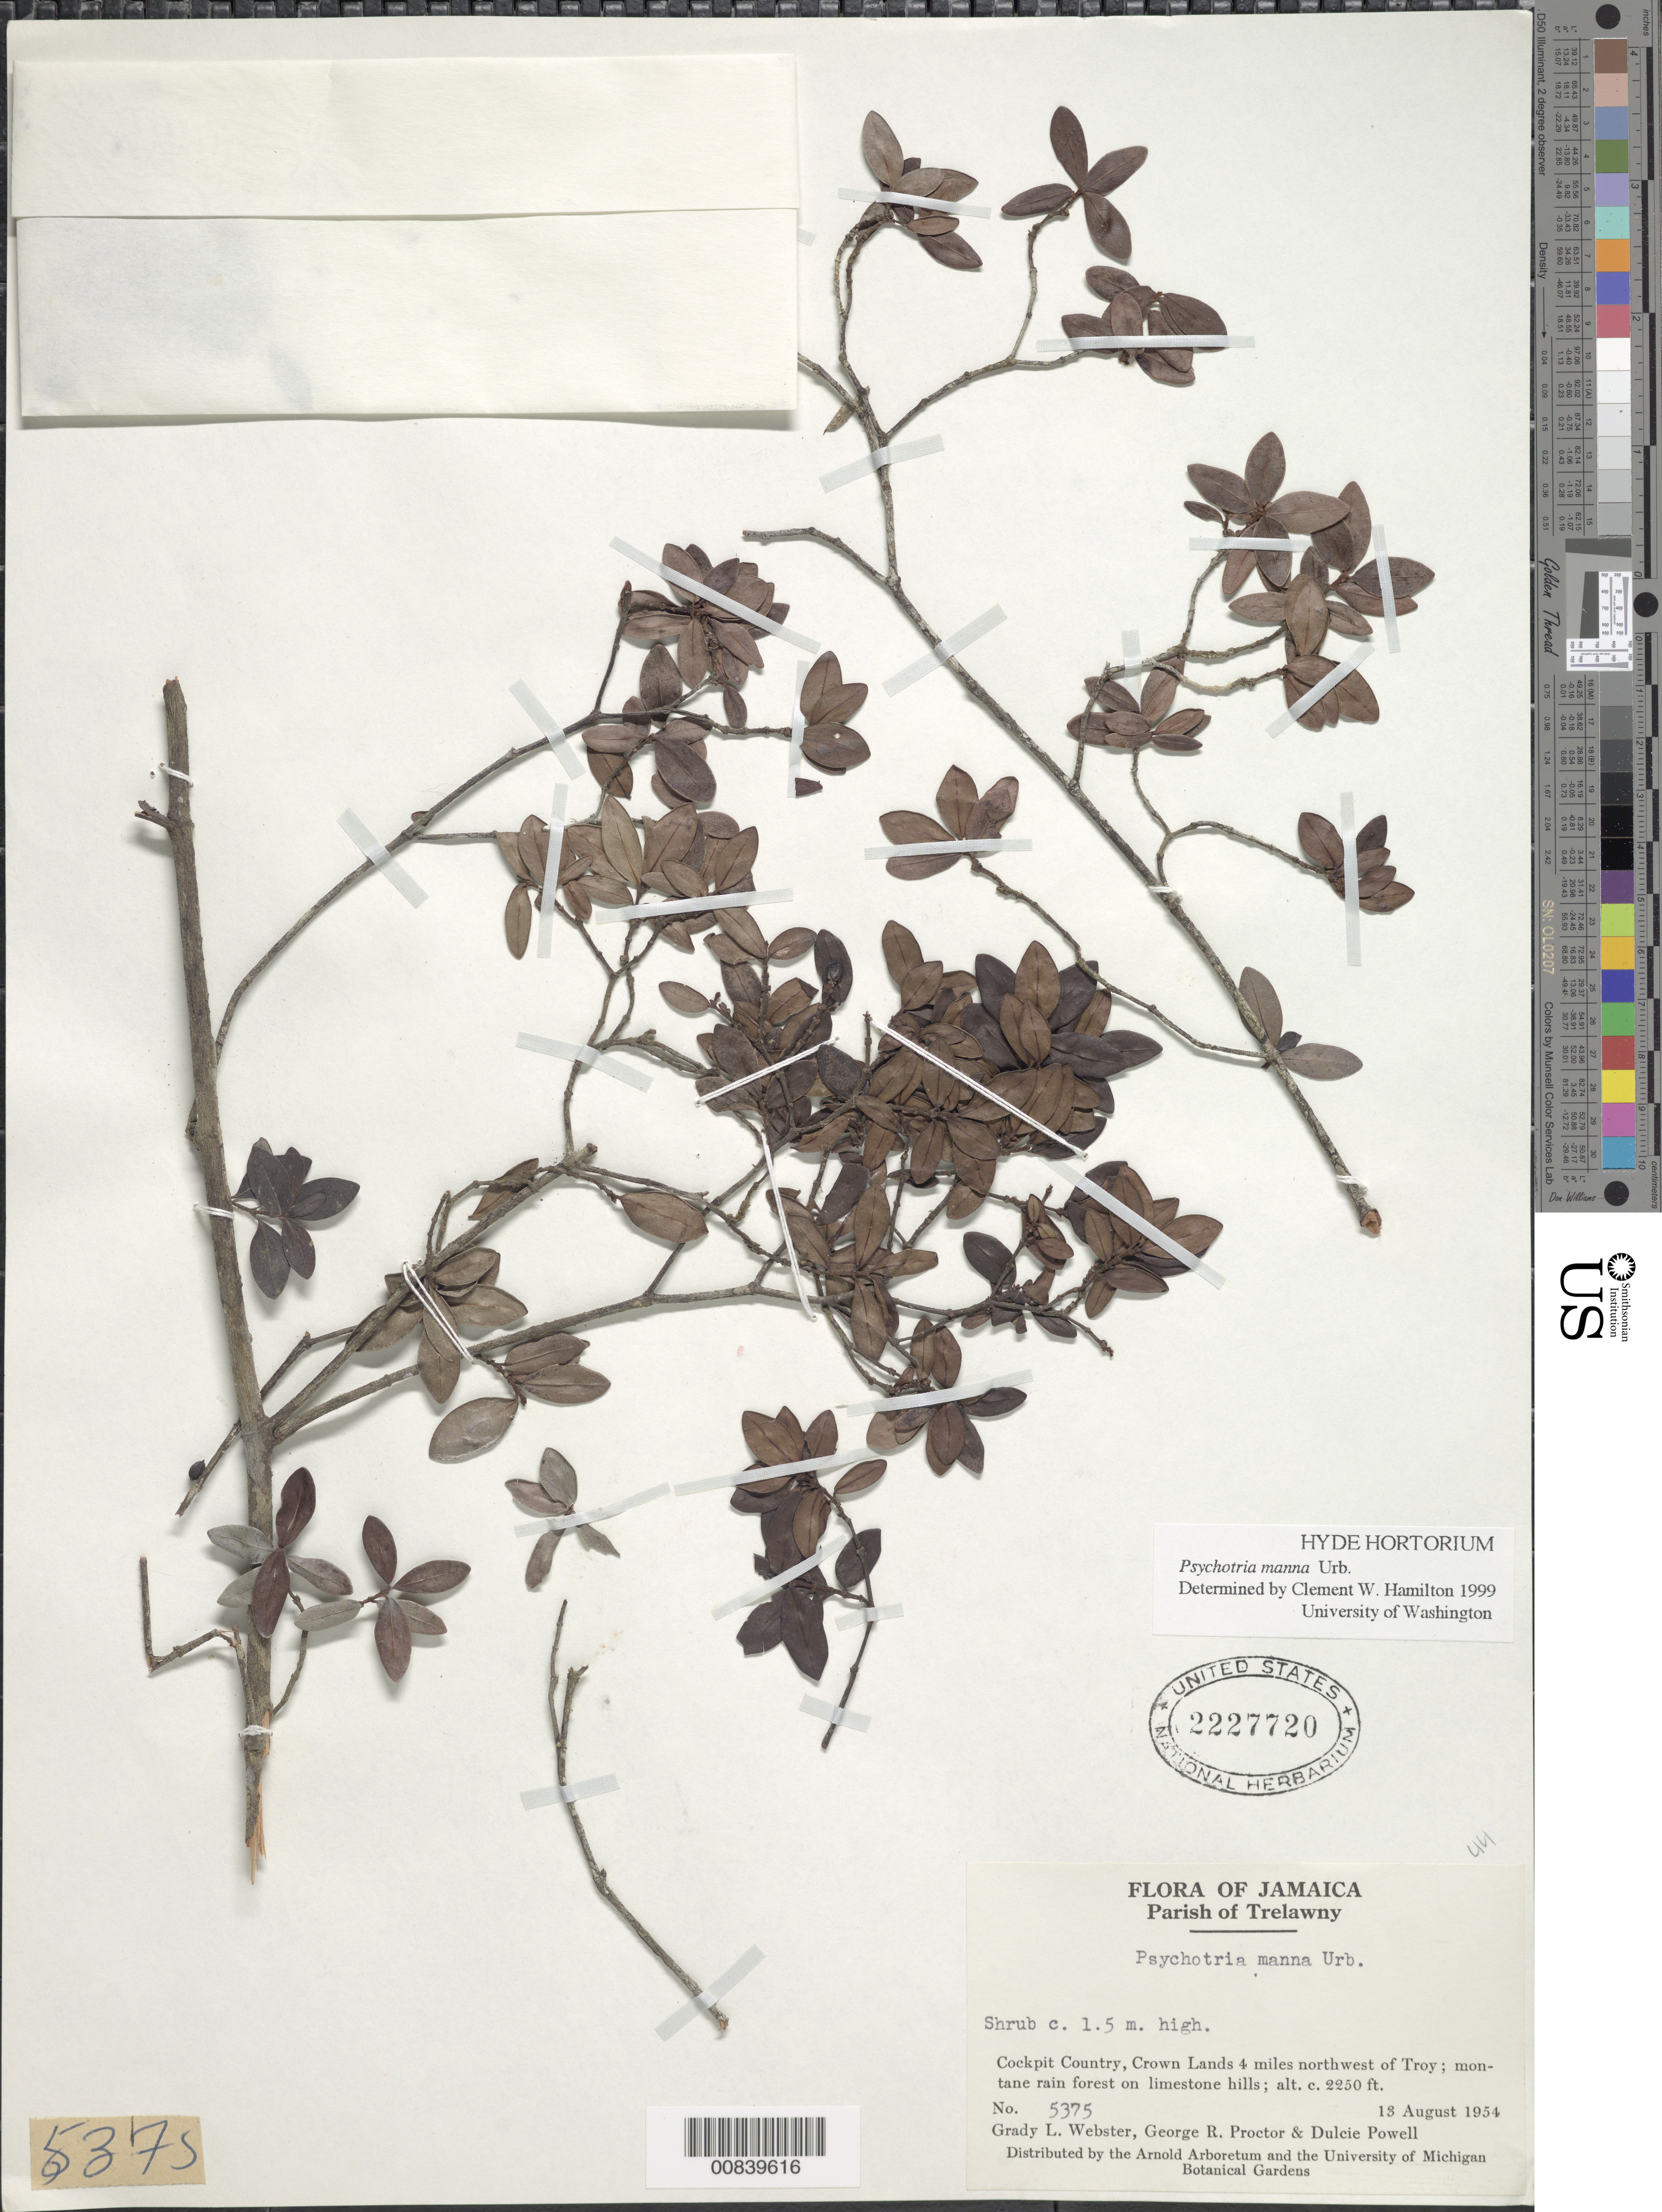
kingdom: Plantae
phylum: Tracheophyta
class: Magnoliopsida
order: Gentianales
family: Rubiaceae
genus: Psychotria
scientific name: Psychotria manna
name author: Urb.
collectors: G. L. Webster, G. R. Proctor & D. Powell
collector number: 5375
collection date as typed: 13 Aug 1954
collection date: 1954-08-13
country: Jamaica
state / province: Trelawny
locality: Cockpit Country, Crown Lands 4 miles northwest of Troy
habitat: Montane rainforest, on limestone hills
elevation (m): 686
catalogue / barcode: US 2227720